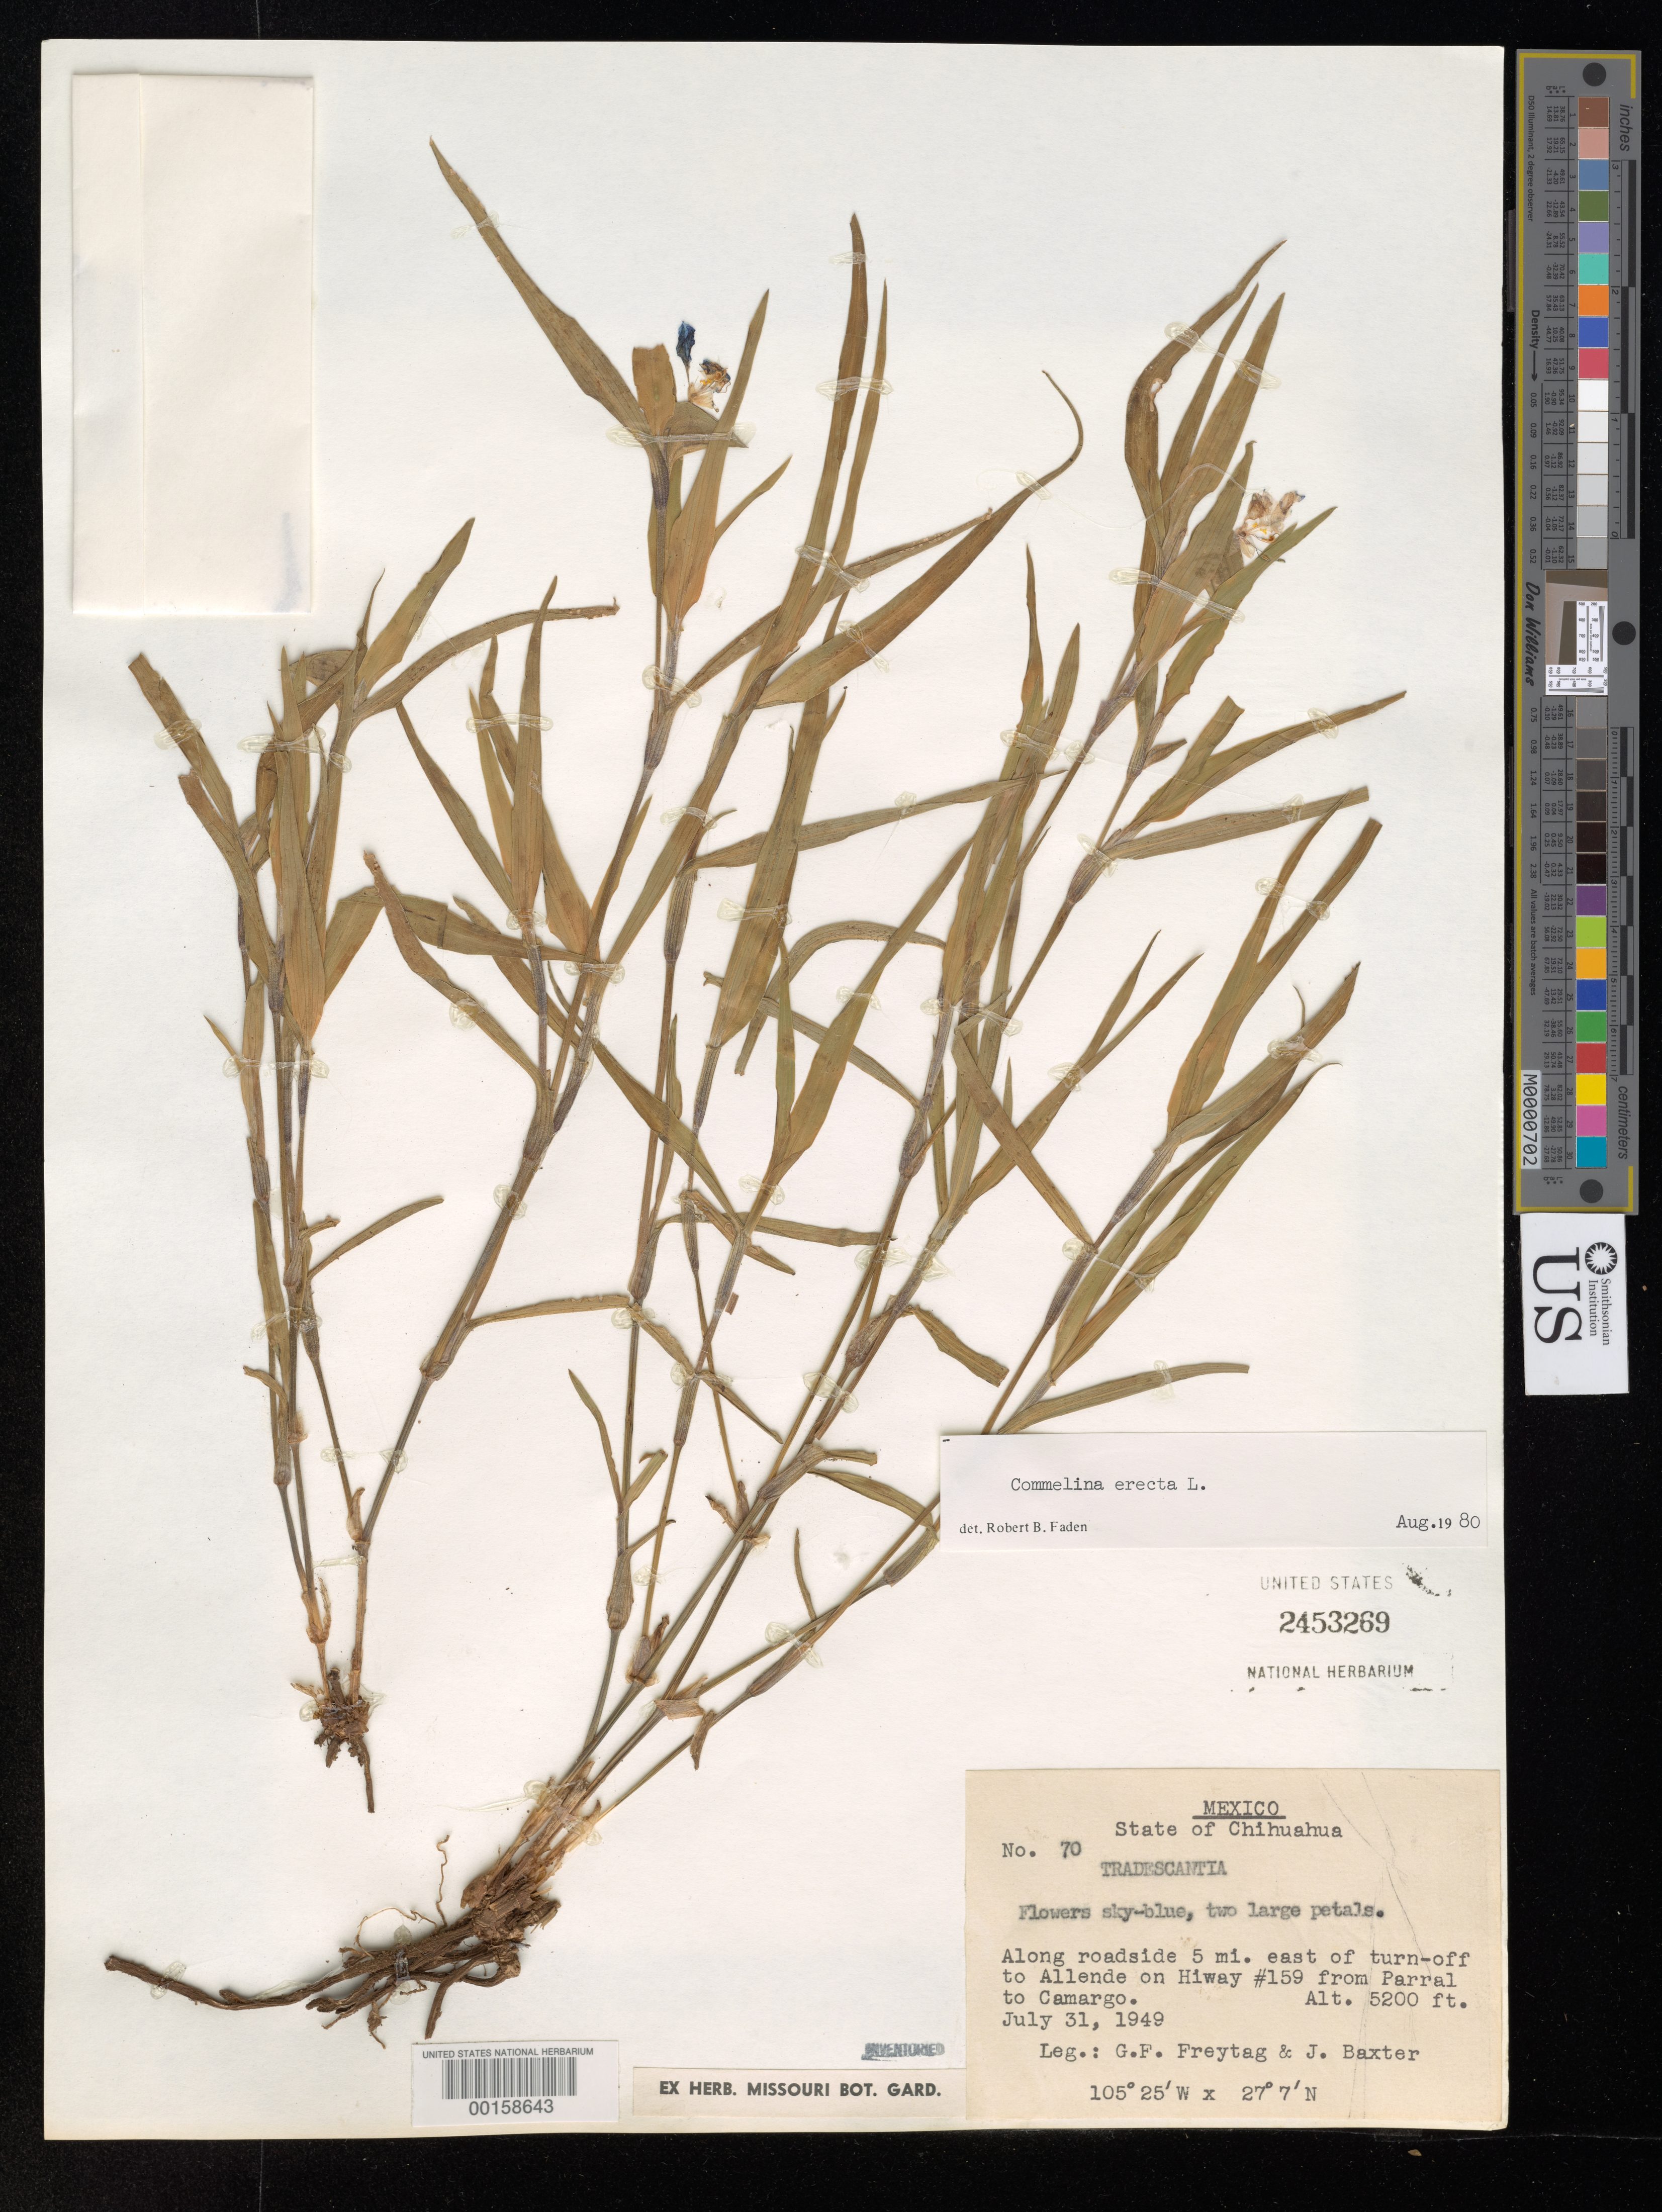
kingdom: Plantae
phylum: Tracheophyta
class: Liliopsida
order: Commelinales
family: Commelinaceae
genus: Commelina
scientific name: Commelina erecta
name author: L.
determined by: Faden, Robert B., (US), Smithsonian Institution - National Museum of Natural History (UNITED STATES)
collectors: G. F. Freytag & J. Baxter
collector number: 70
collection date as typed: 31 Jul 1949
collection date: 1949-07-31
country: Mexico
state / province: Chihuahua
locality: Parral to Camargo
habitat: Roadside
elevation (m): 1586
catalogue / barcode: US 2453269